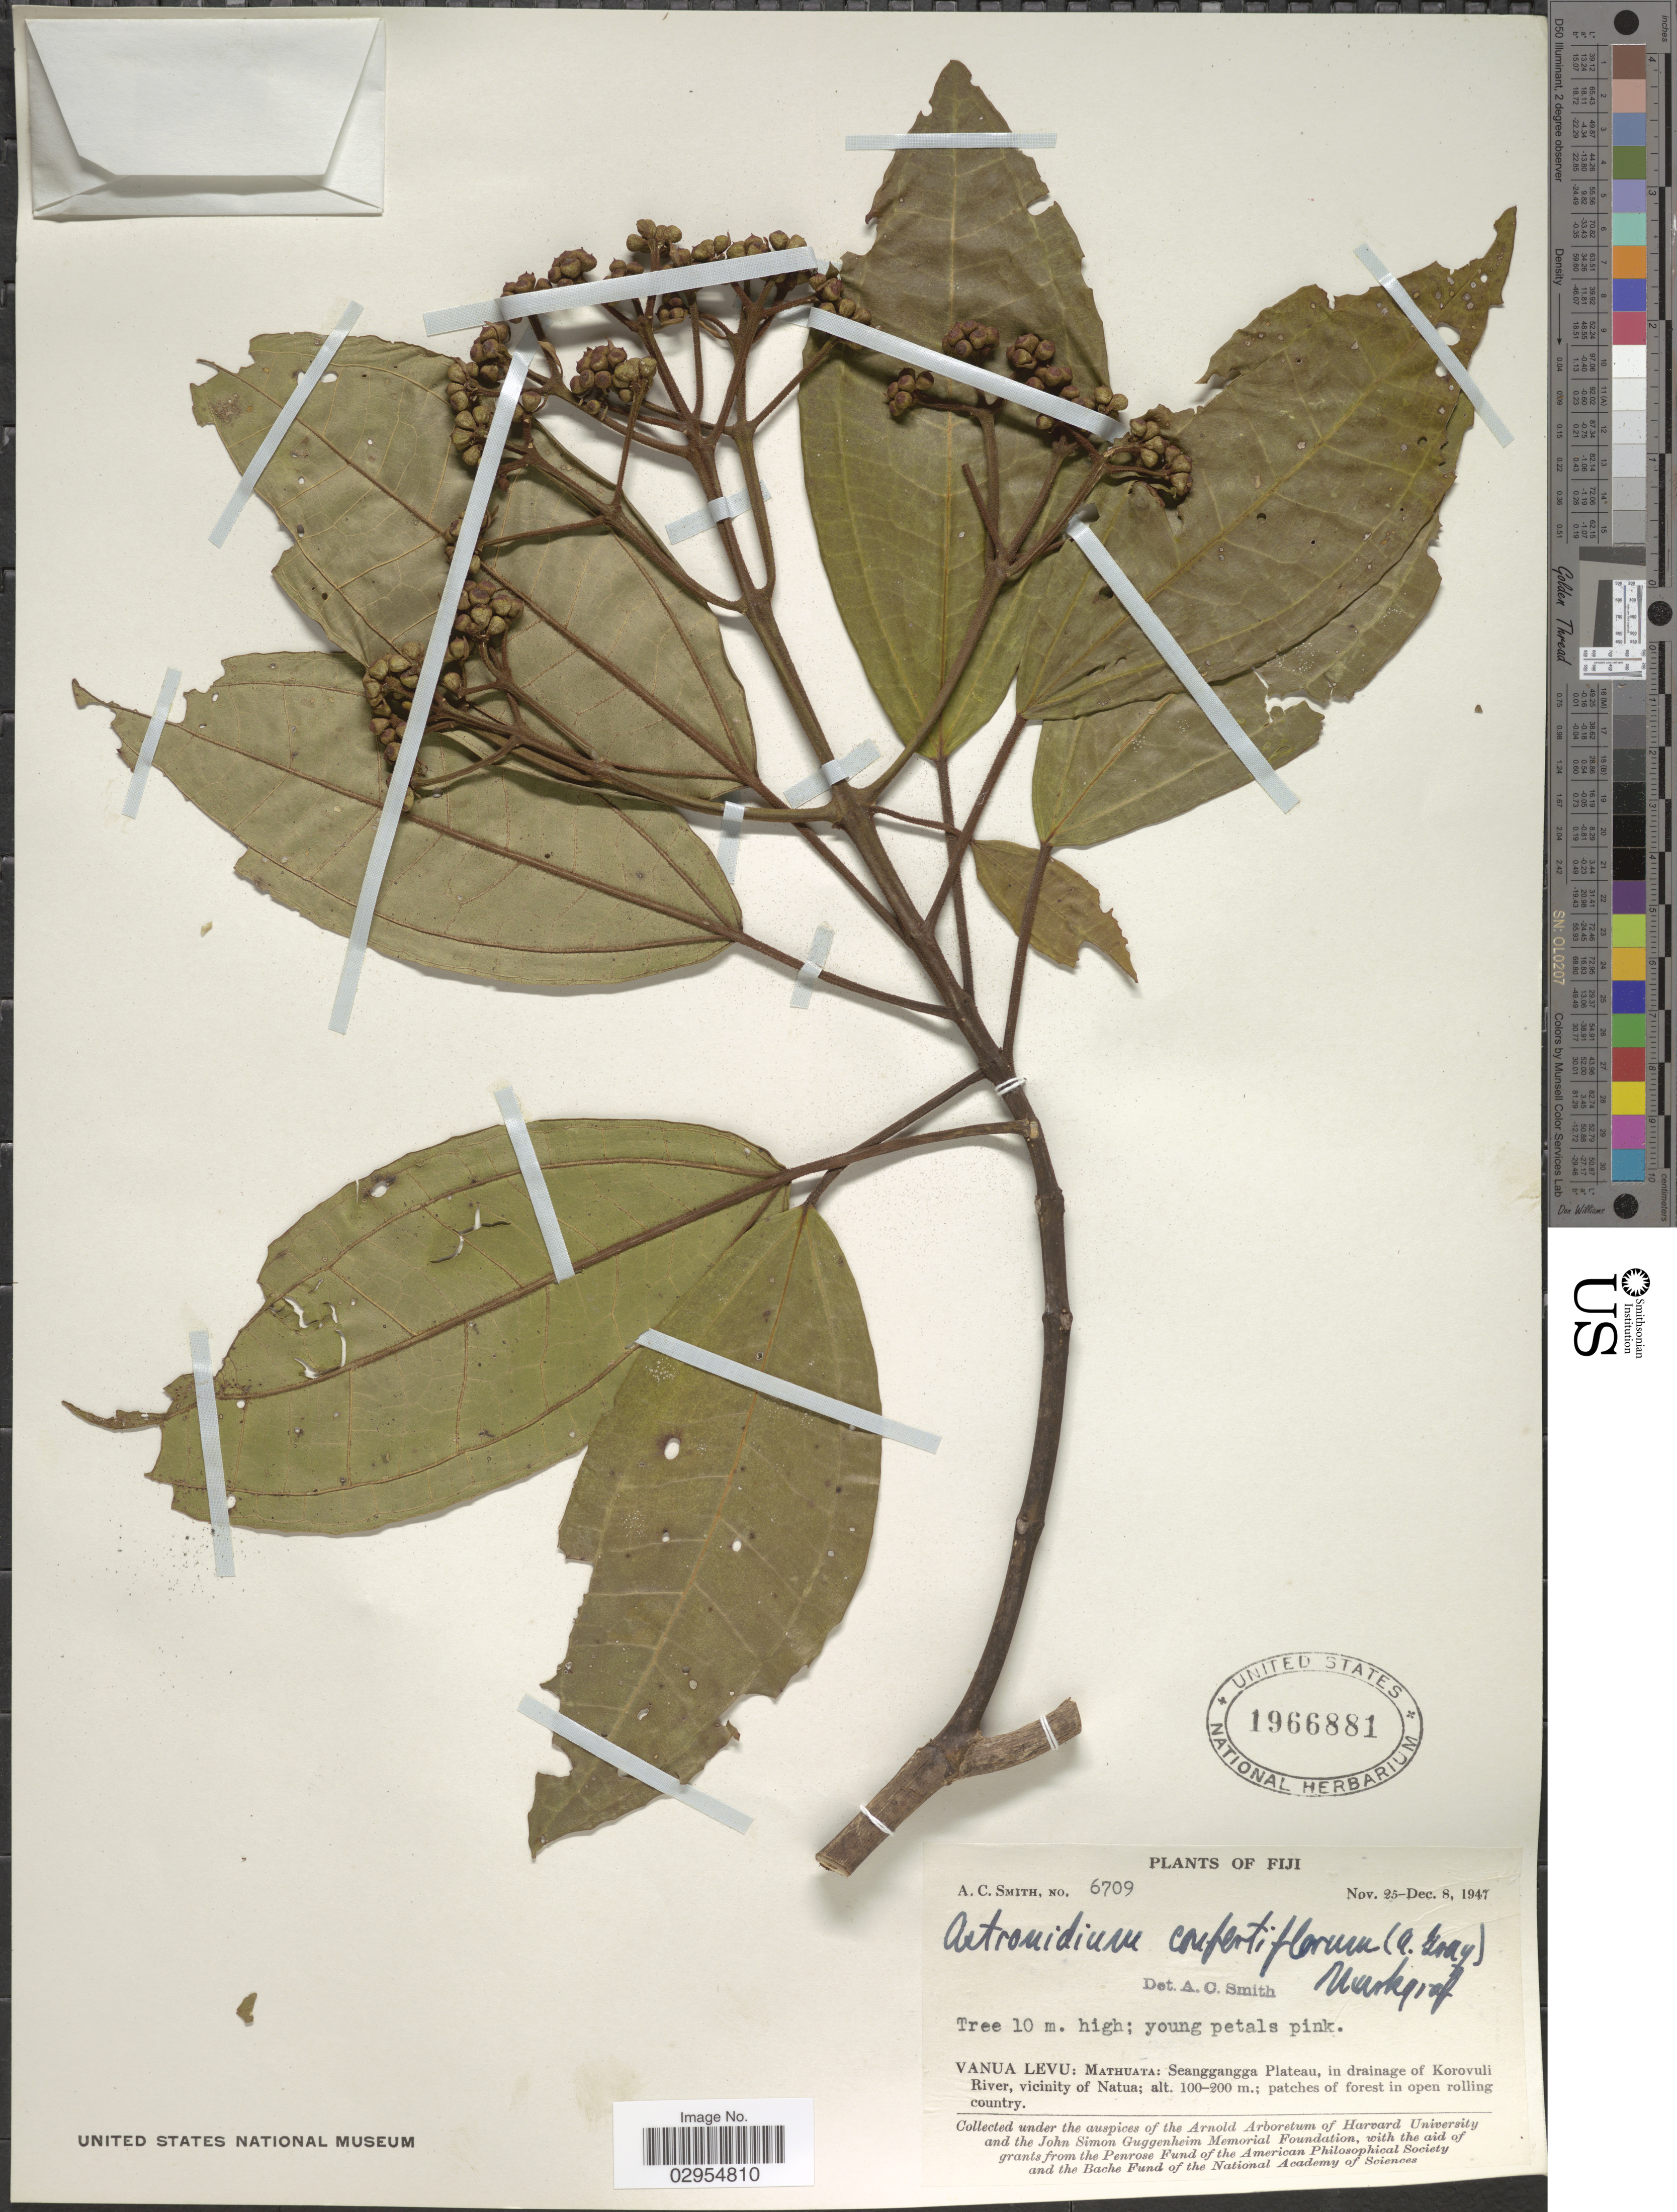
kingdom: Plantae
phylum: Tracheophyta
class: Magnoliopsida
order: Myrtales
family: Melastomataceae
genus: Astronidium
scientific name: Astronidium confertiflorum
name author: (A. Gray) Markgr.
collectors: A. C. Smith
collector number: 6709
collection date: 1947-11-25/1947-12-08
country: Fiji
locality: Vanua Levu: Mathuata: Seanggangga Plateau, in drainage of Korovuli River, vicinity of Natua.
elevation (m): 100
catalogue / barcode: US 1966881